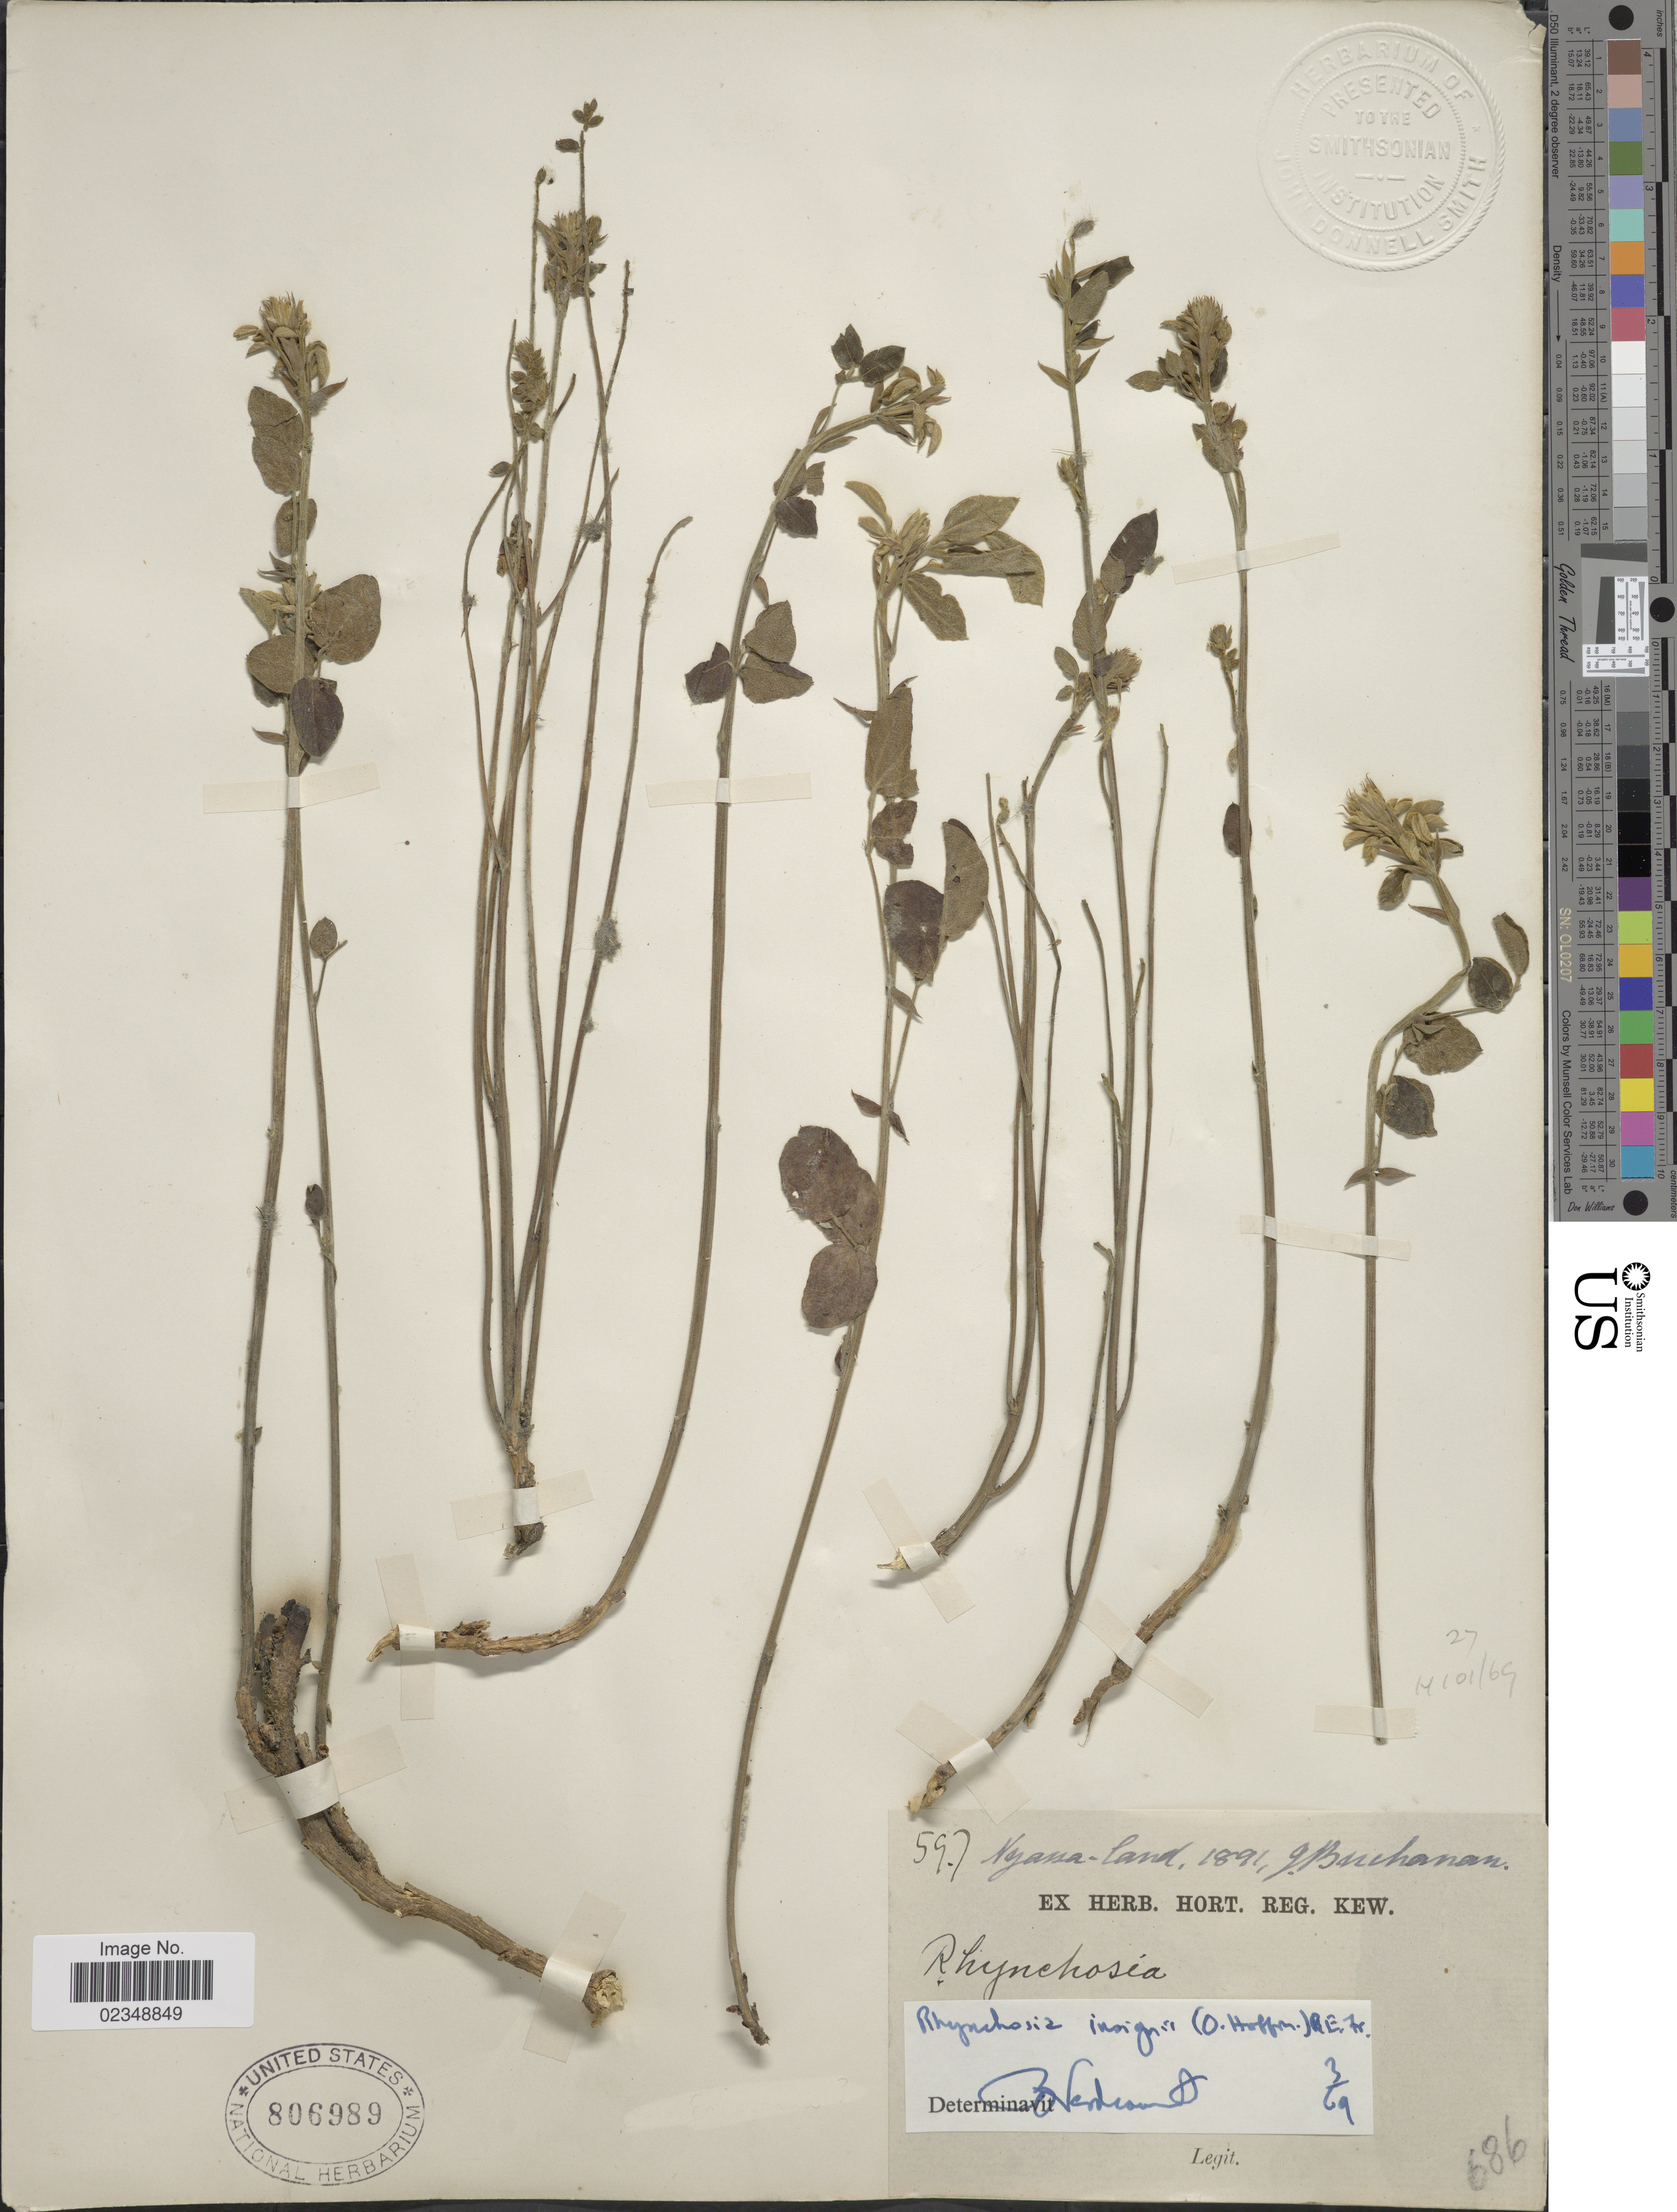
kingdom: Plantae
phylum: Tracheophyta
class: Magnoliopsida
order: Fabales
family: Fabaceae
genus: Rhynchosia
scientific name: Rhynchosia insignis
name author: (O. Hoffm.) R.E. Fr.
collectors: J. Buchanan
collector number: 597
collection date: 1891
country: Malawi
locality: Nyassa-land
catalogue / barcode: US 806989